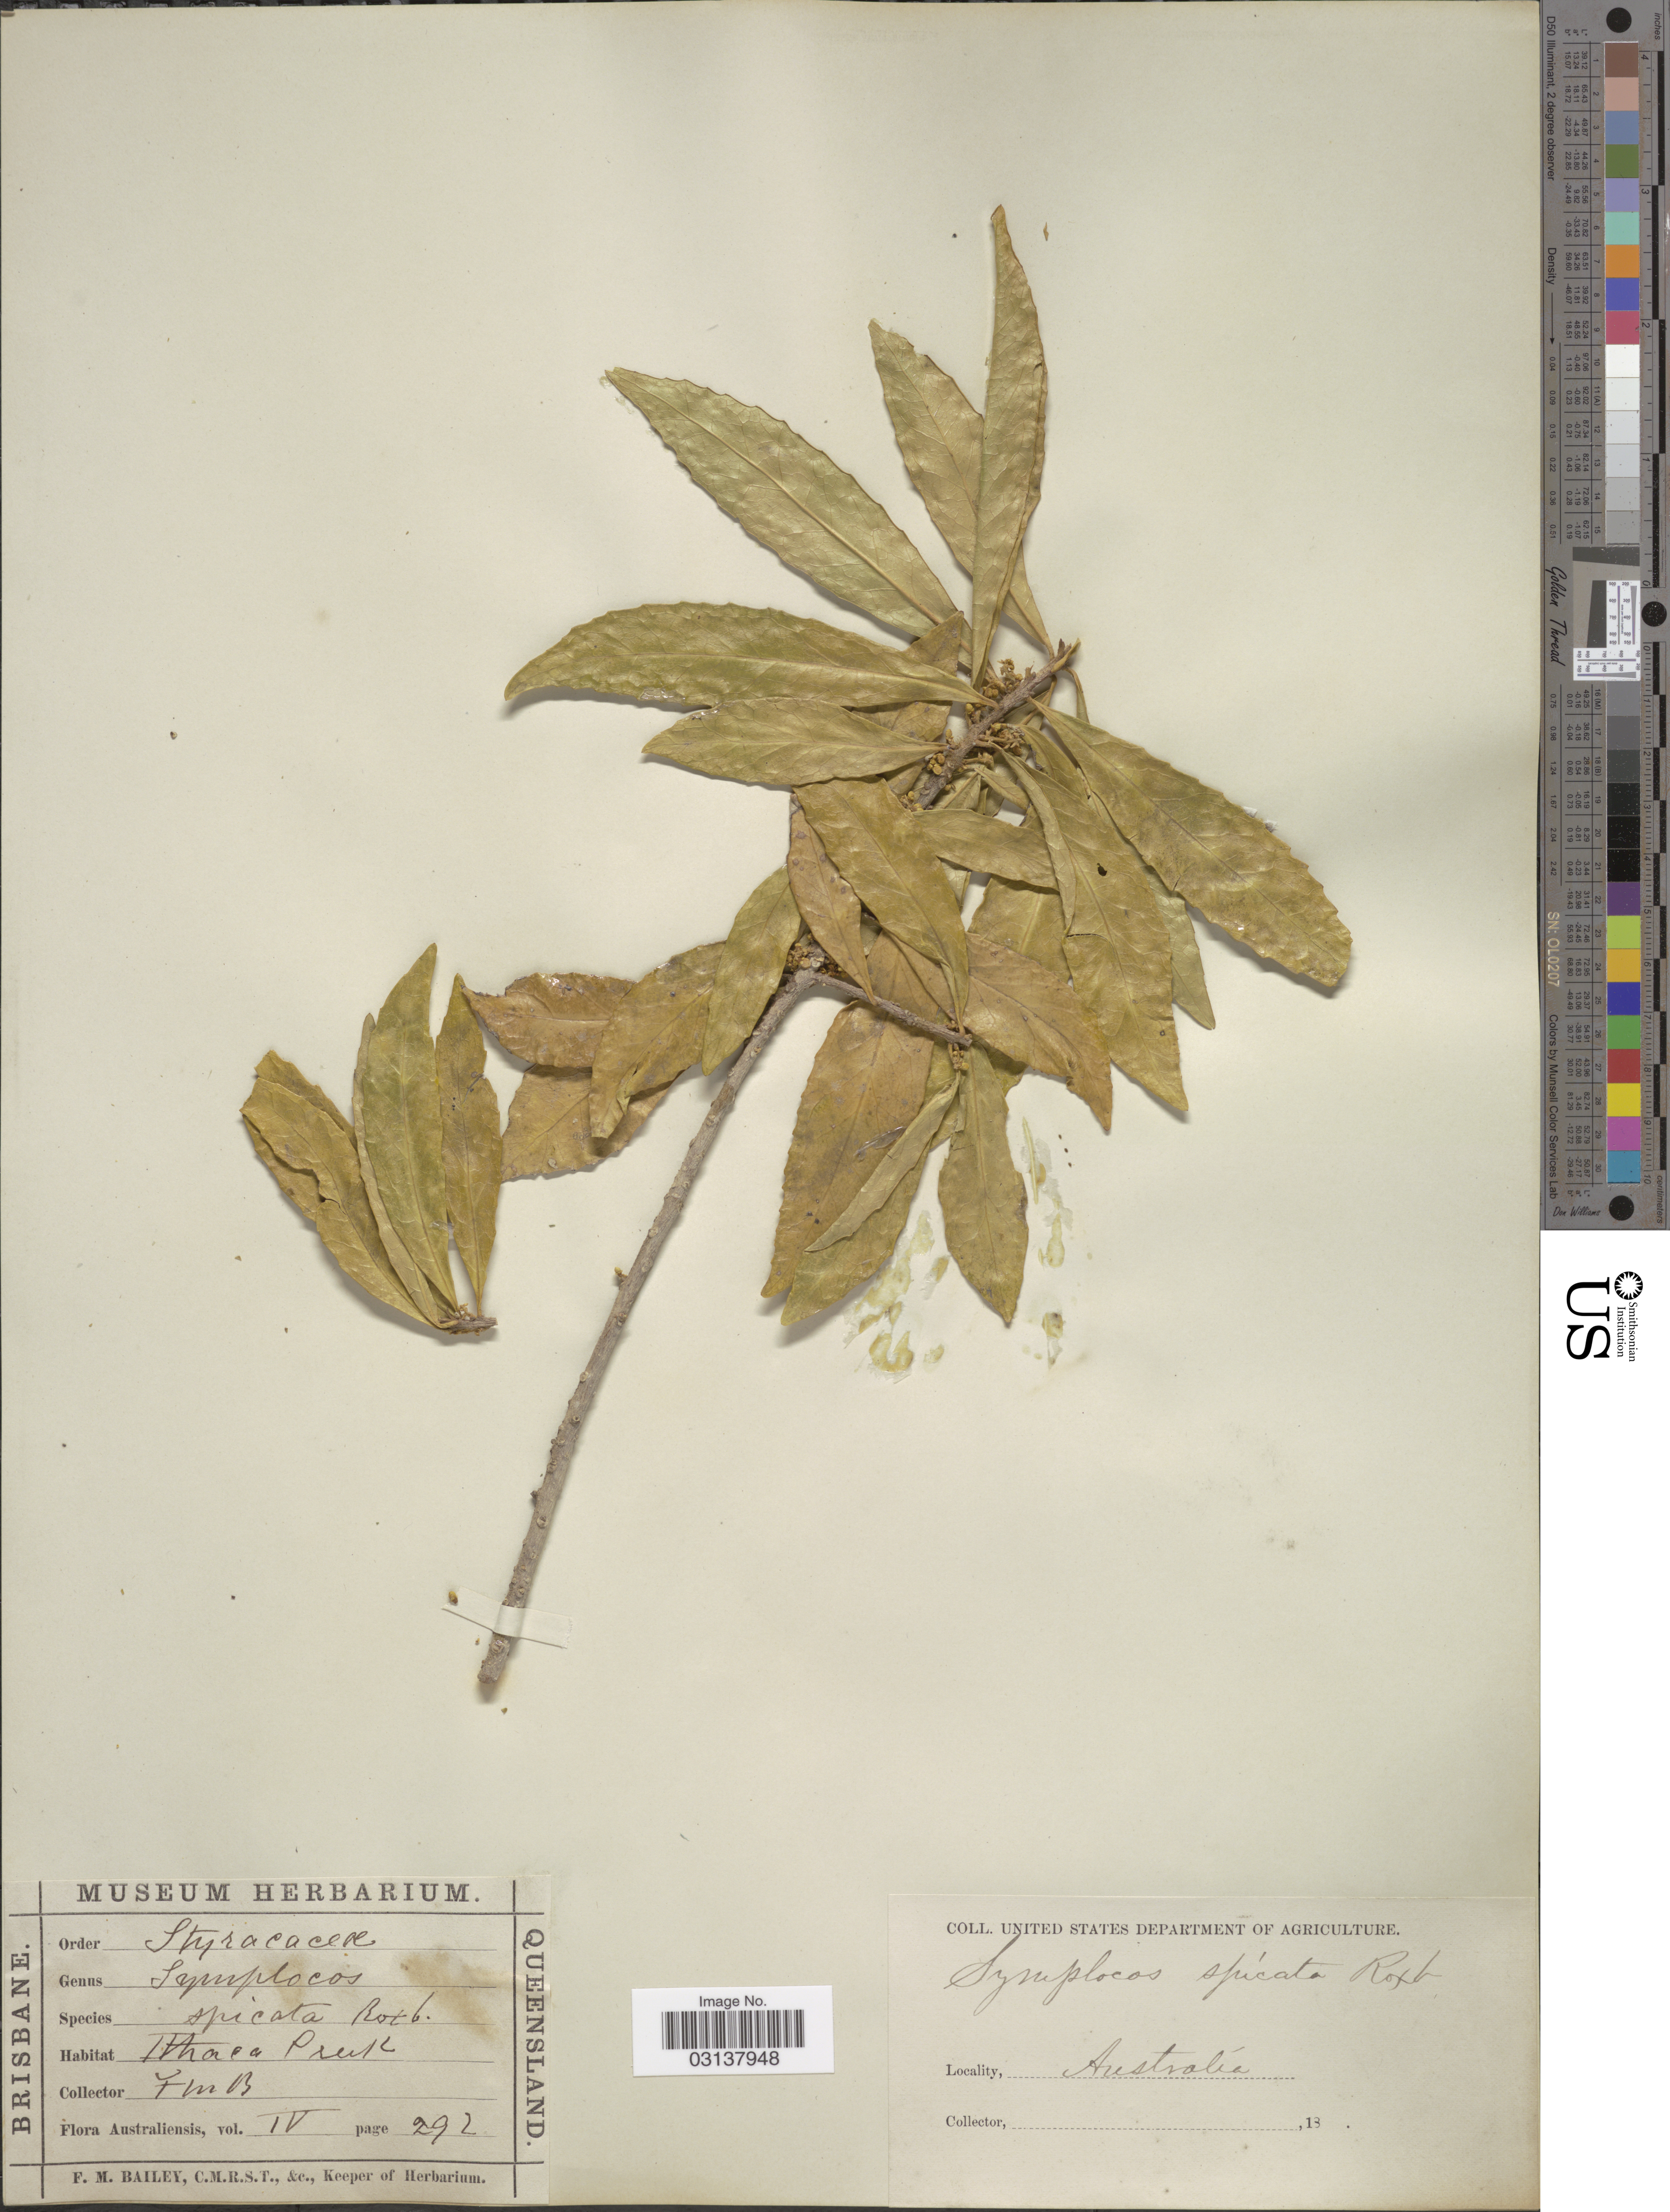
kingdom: Plantae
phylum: Tracheophyta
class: Magnoliopsida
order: Ericales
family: Symplocaceae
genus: Symplocos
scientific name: Symplocos thwaitesii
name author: F. Muell.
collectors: F. M. Bailey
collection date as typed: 18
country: Australia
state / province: Queensland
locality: Ithaca Peak.